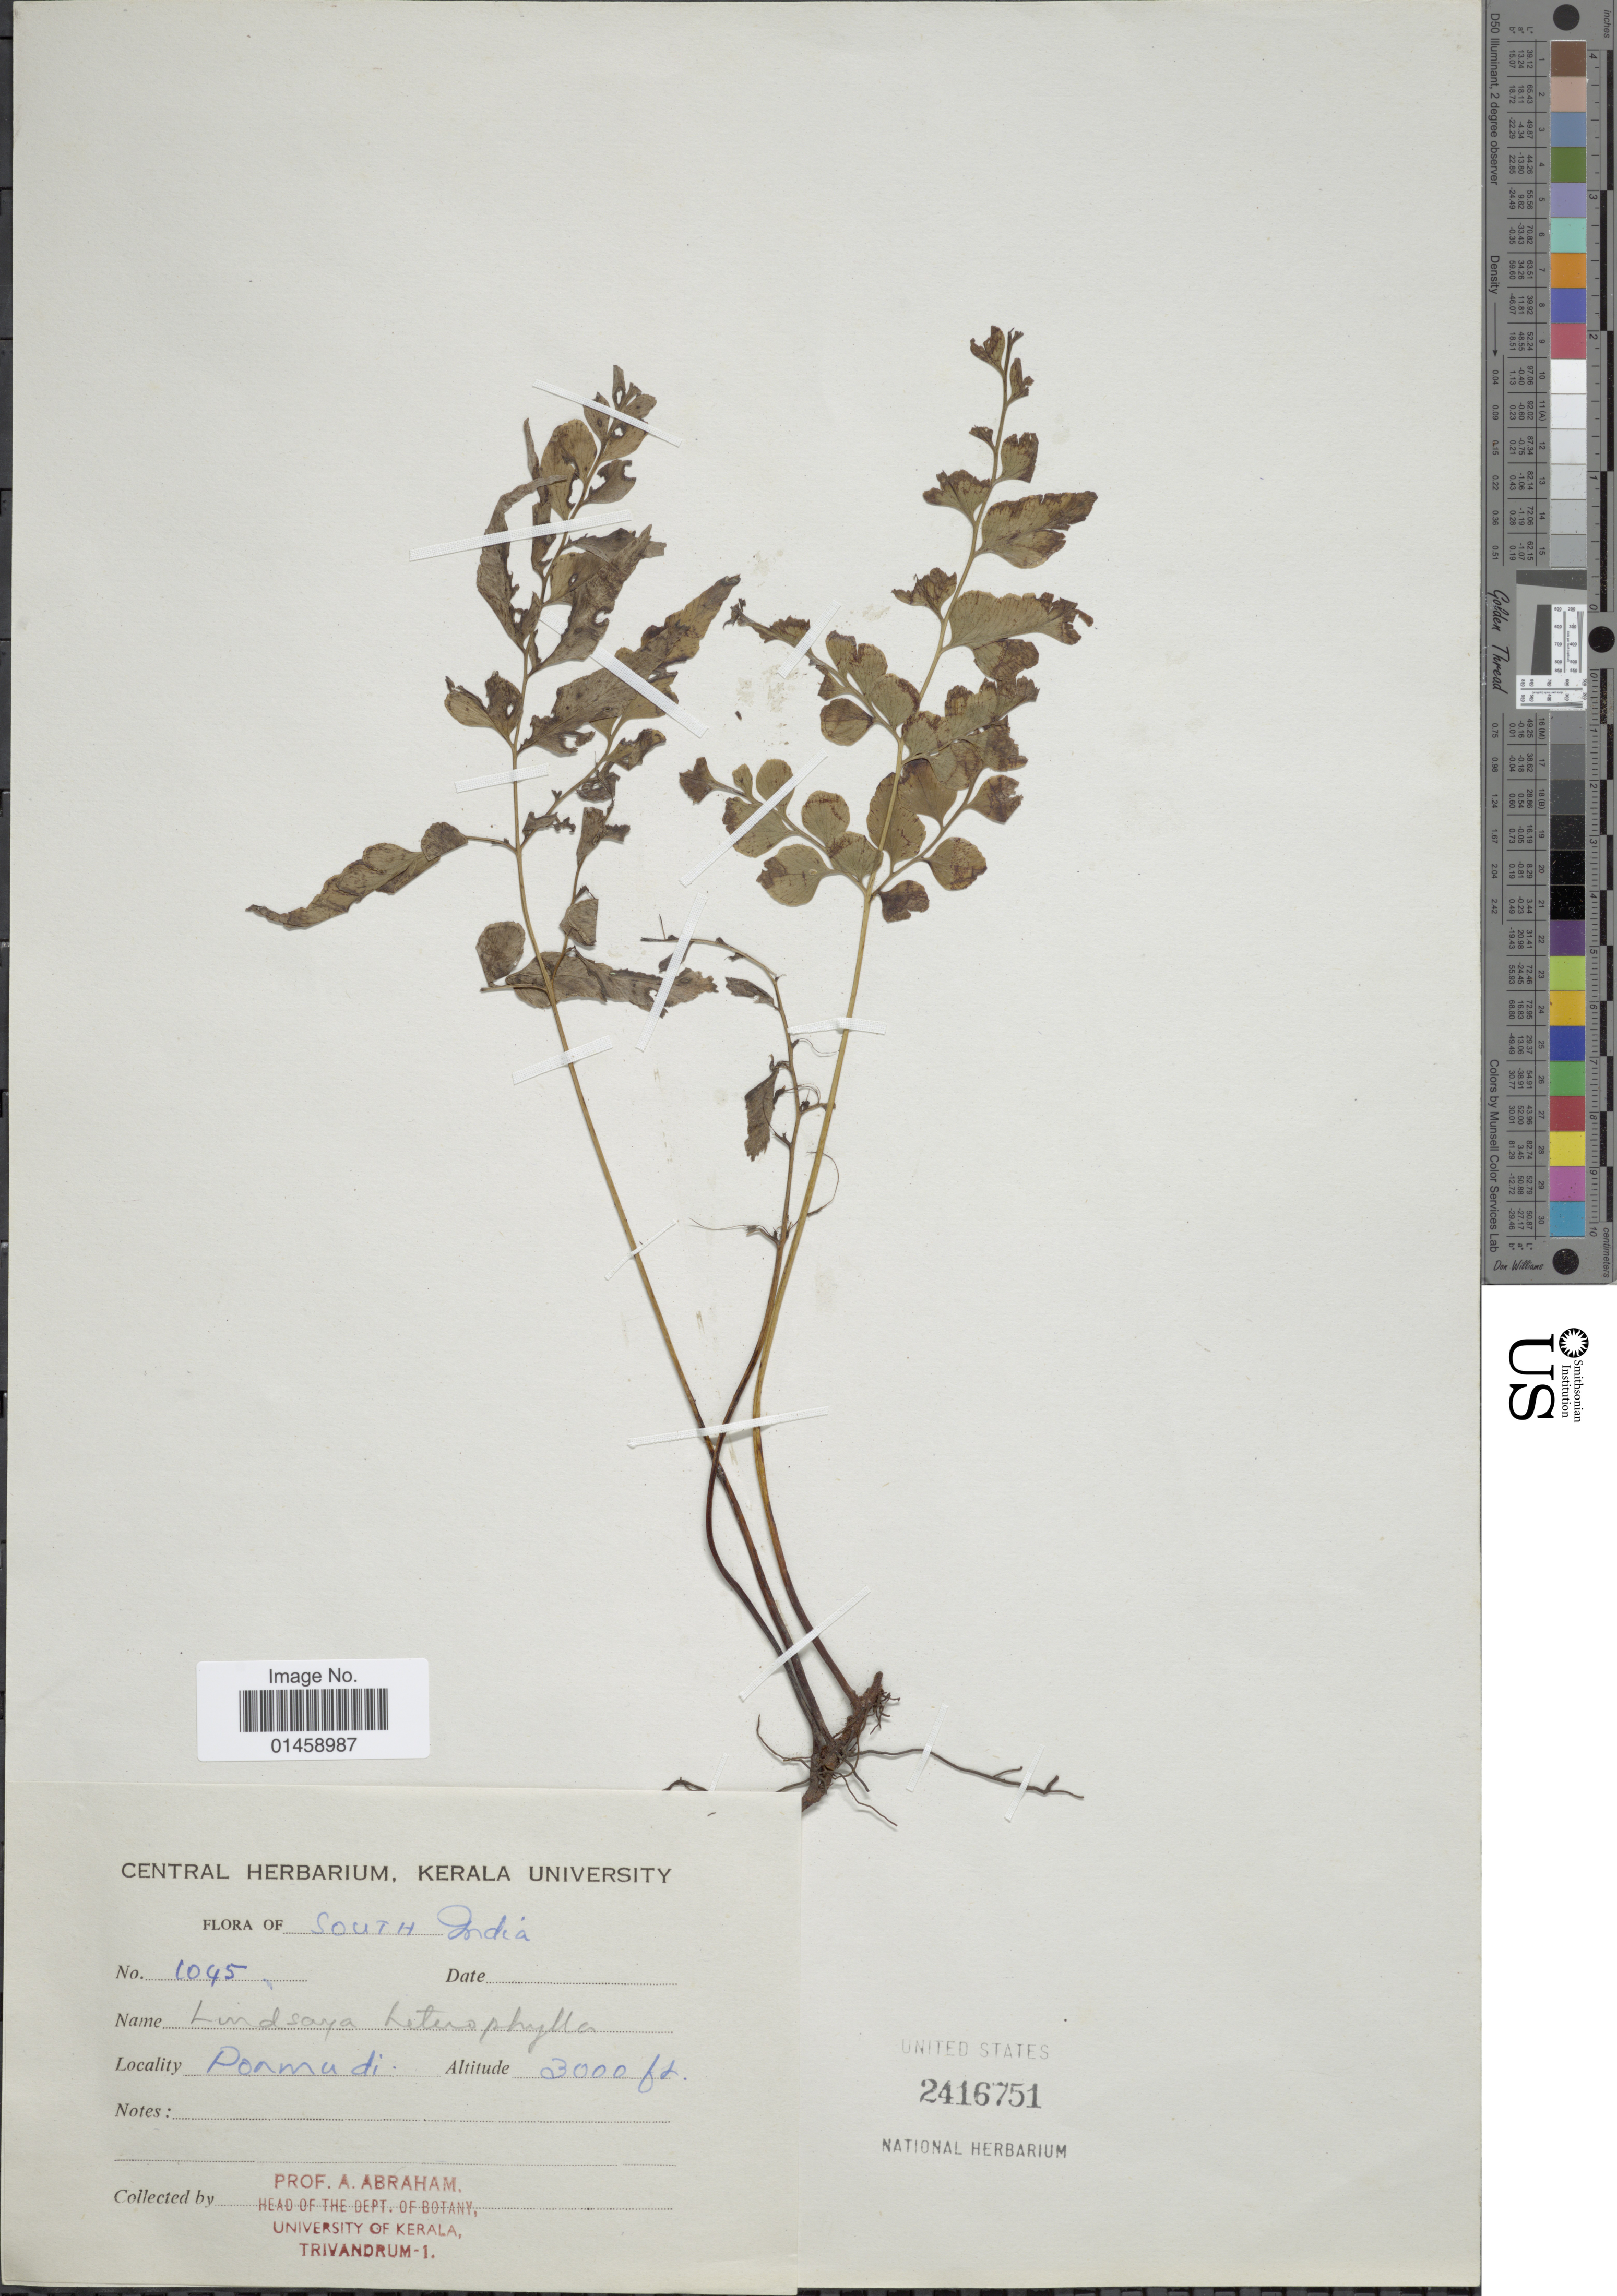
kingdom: Plantae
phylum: Tracheophyta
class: Polypodiopsida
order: Polypodiales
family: Lindsaeaceae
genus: Lindsaea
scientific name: Lindsaea heterophylla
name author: Dryand.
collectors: A. Abraham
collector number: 10145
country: India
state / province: Kerala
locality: South India, Ponmudi.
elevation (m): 914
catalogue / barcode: US 2416751